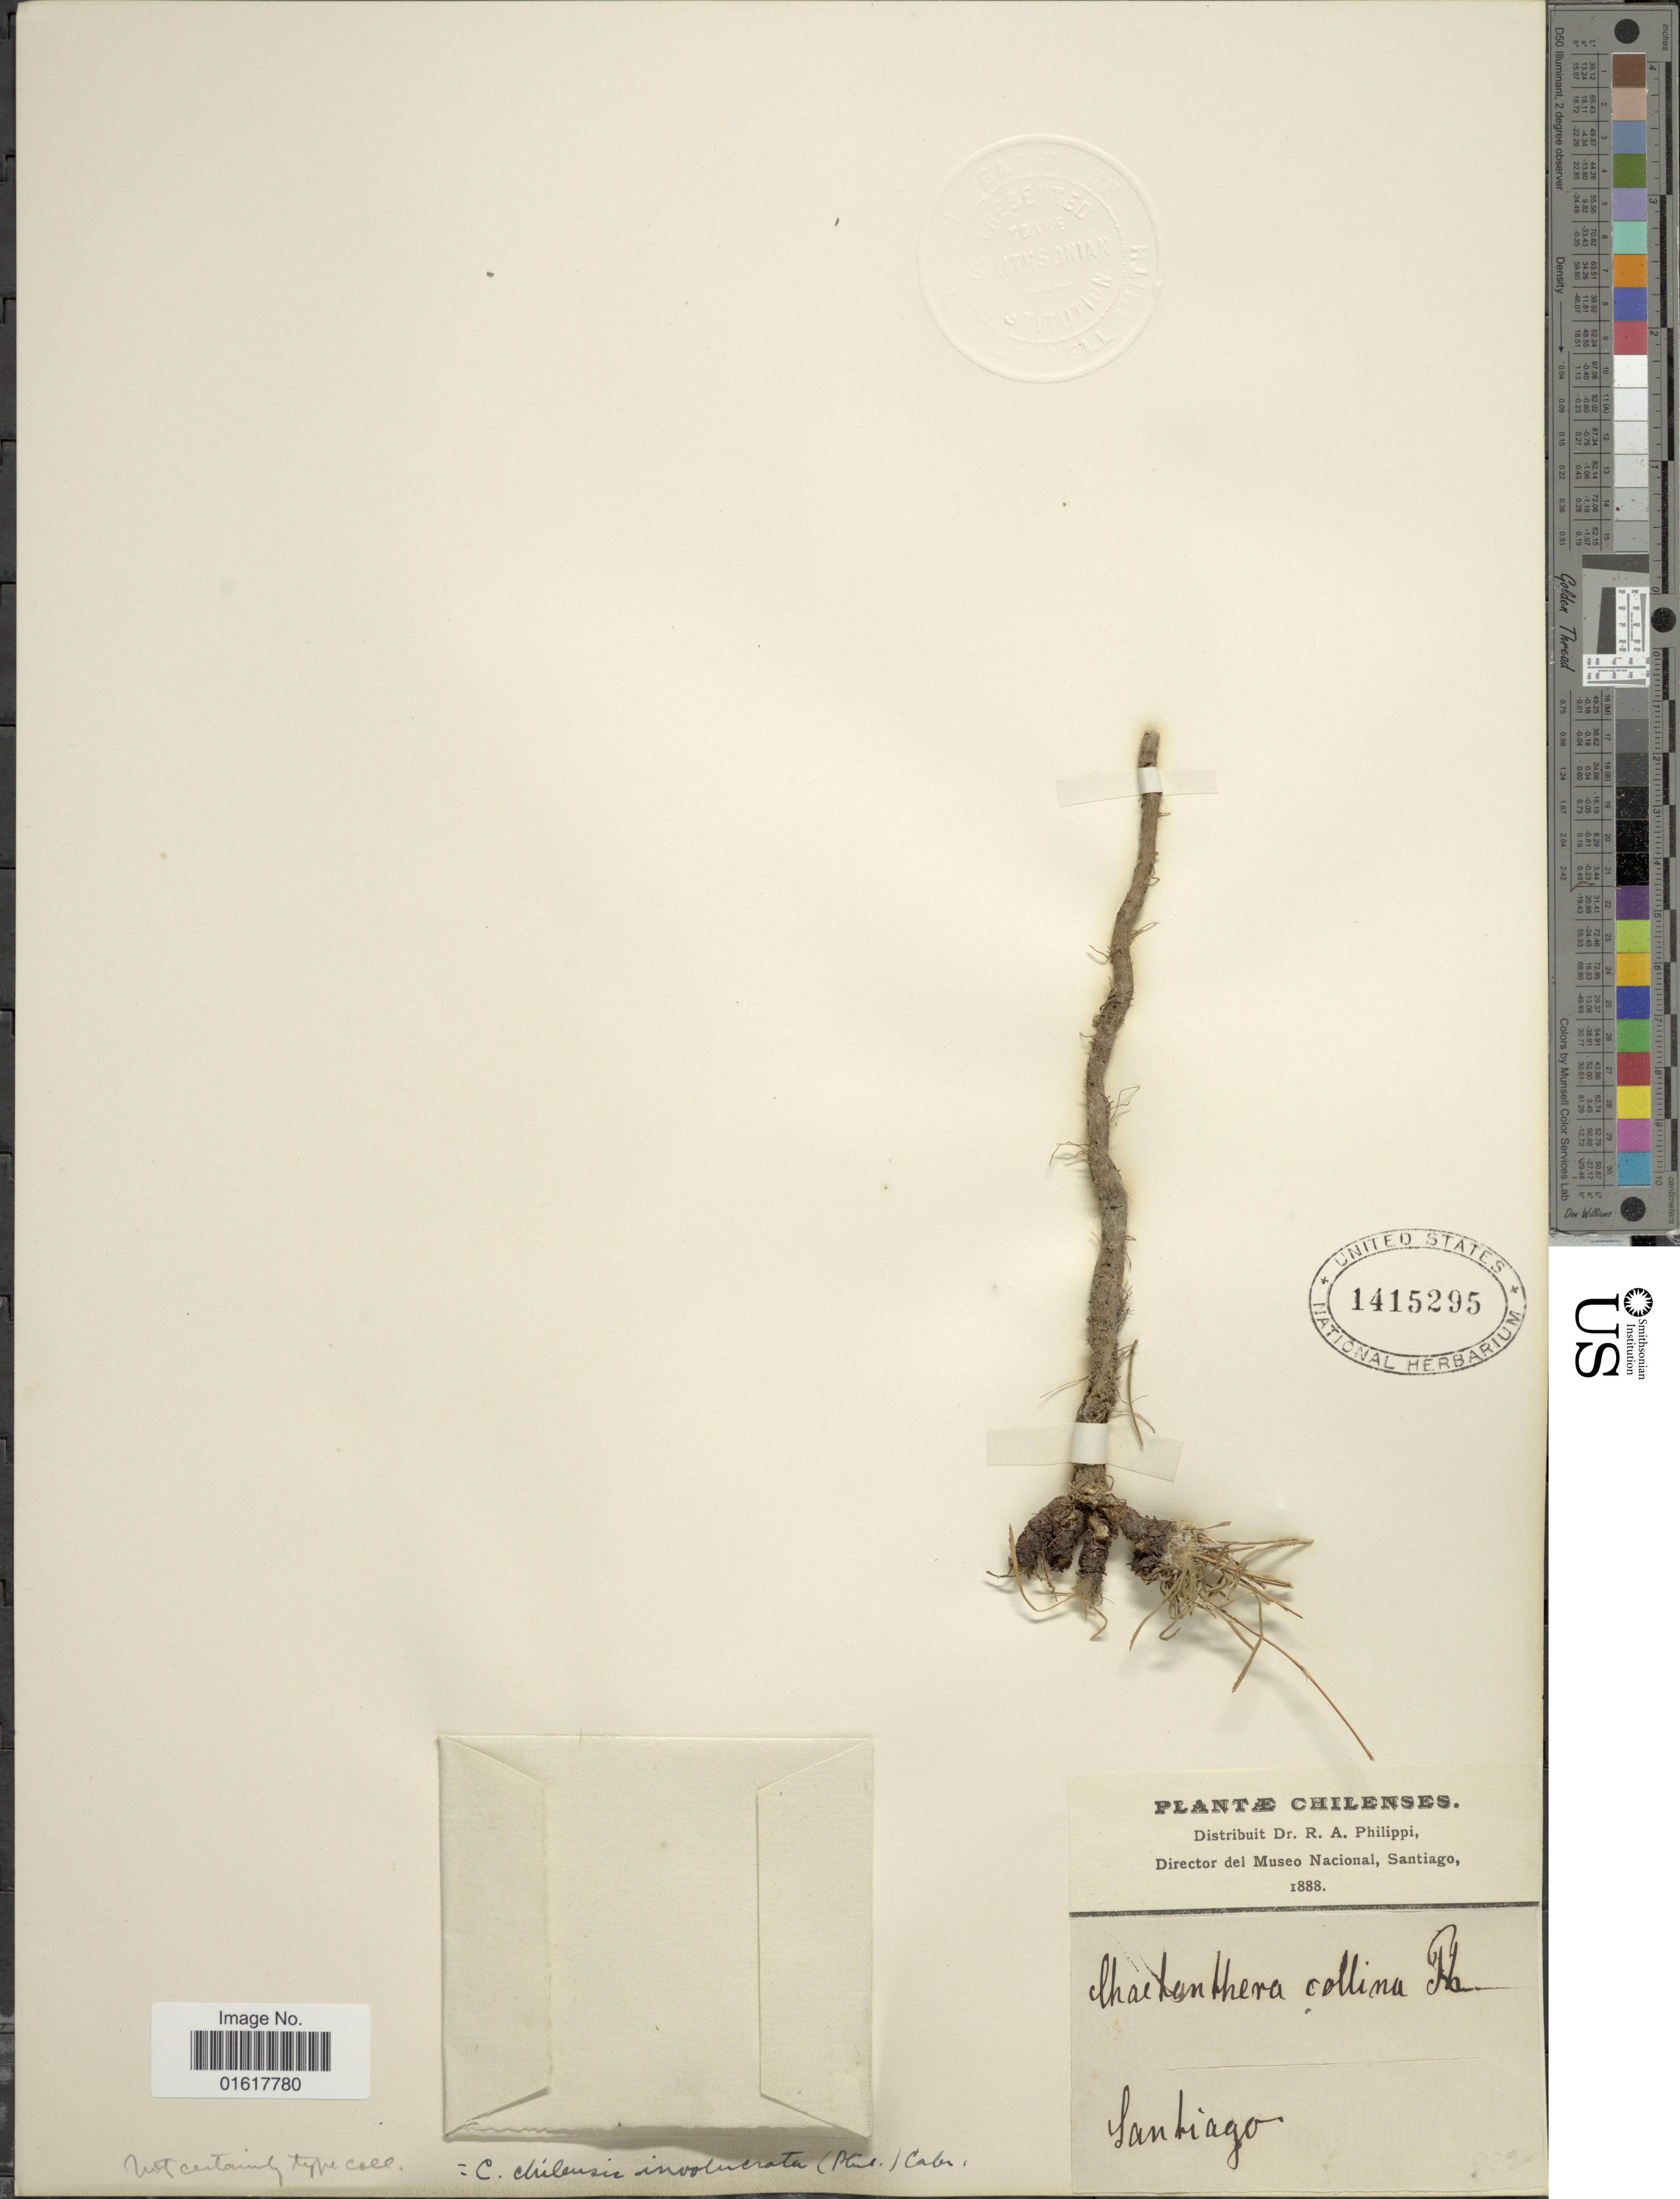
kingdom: Plantae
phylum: Tracheophyta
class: Magnoliopsida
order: Asterales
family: Asteraceae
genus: Chaetanthera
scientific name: Chaetanthera chilensis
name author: (Willd.) DC.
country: Chile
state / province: Región Metropolitana (RM)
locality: Santiago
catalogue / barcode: US 1415295